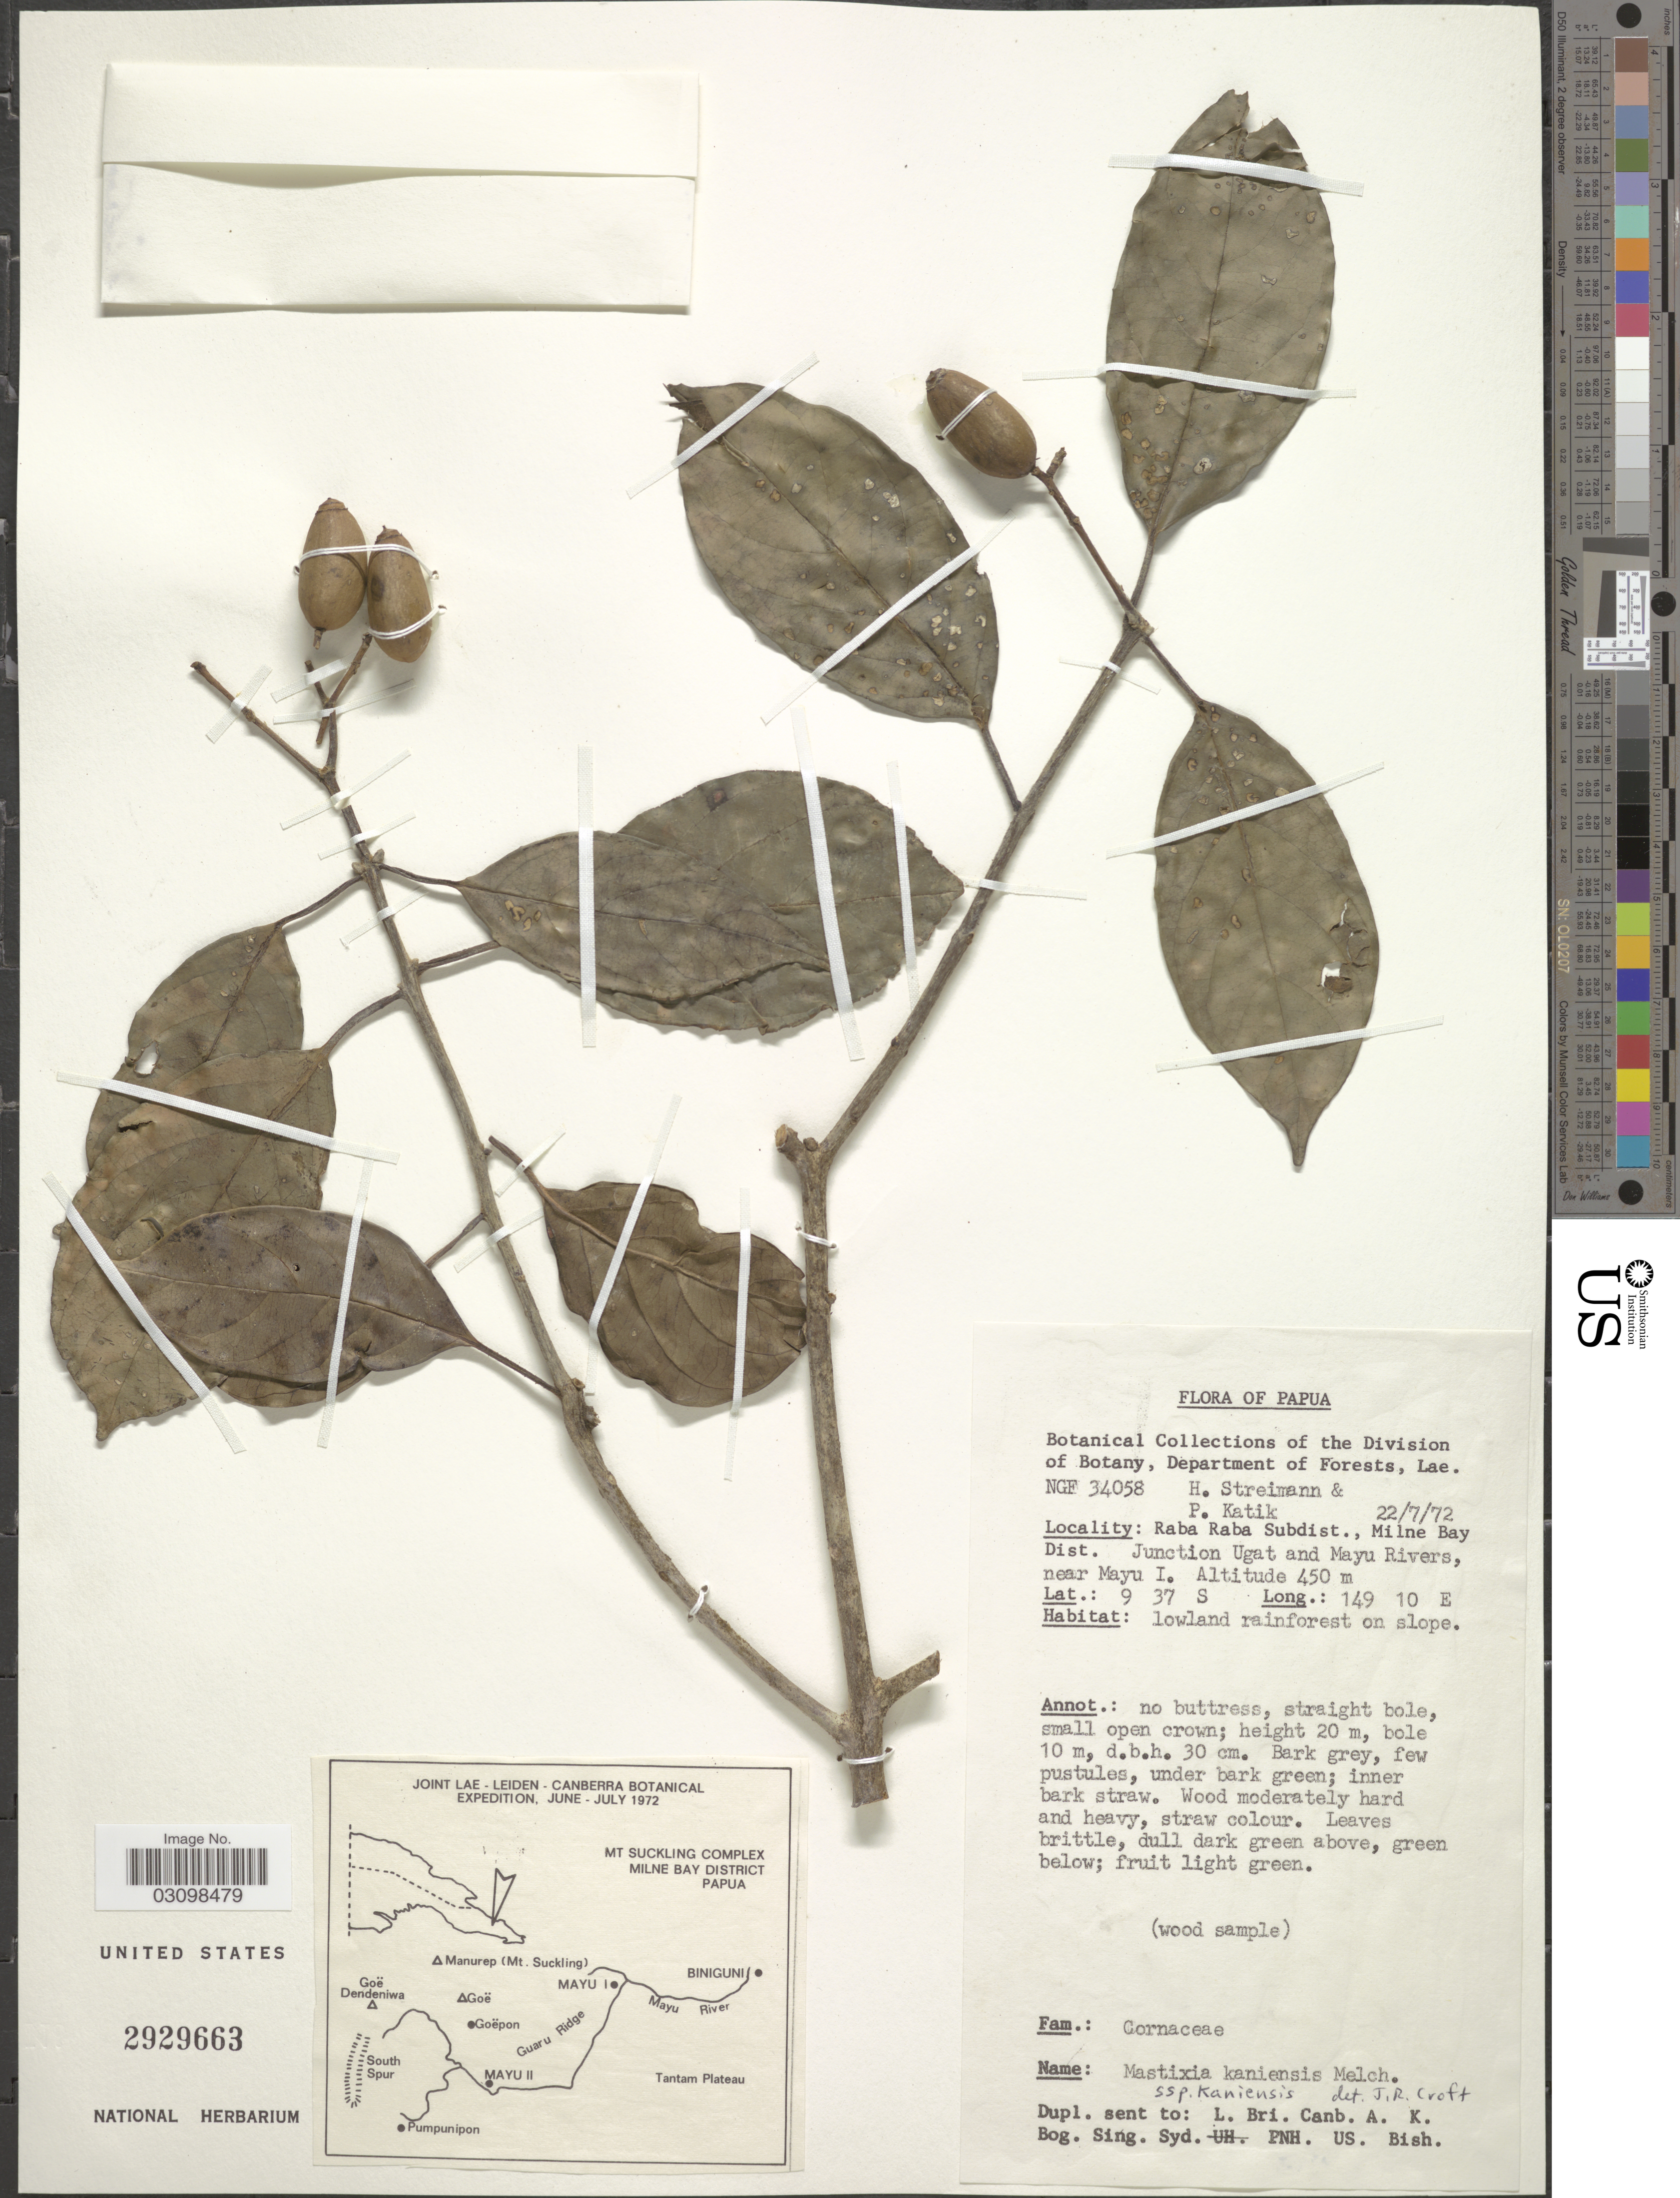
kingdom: Plantae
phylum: Tracheophyta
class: Magnoliopsida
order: Cornales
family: Nyssaceae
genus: Mastixia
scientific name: Mastixia kaniensis subsp. kaniensis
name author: Melch.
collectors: H. Streimann & P. Katik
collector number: NGF34058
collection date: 1972-07-22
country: Papua New Guinea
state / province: Milne Bay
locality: Raba Raba Subdist., Milne Bay Dist. Junction Ugat and Mayu Rivers, near Mayu I.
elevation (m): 450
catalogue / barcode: US 2929663